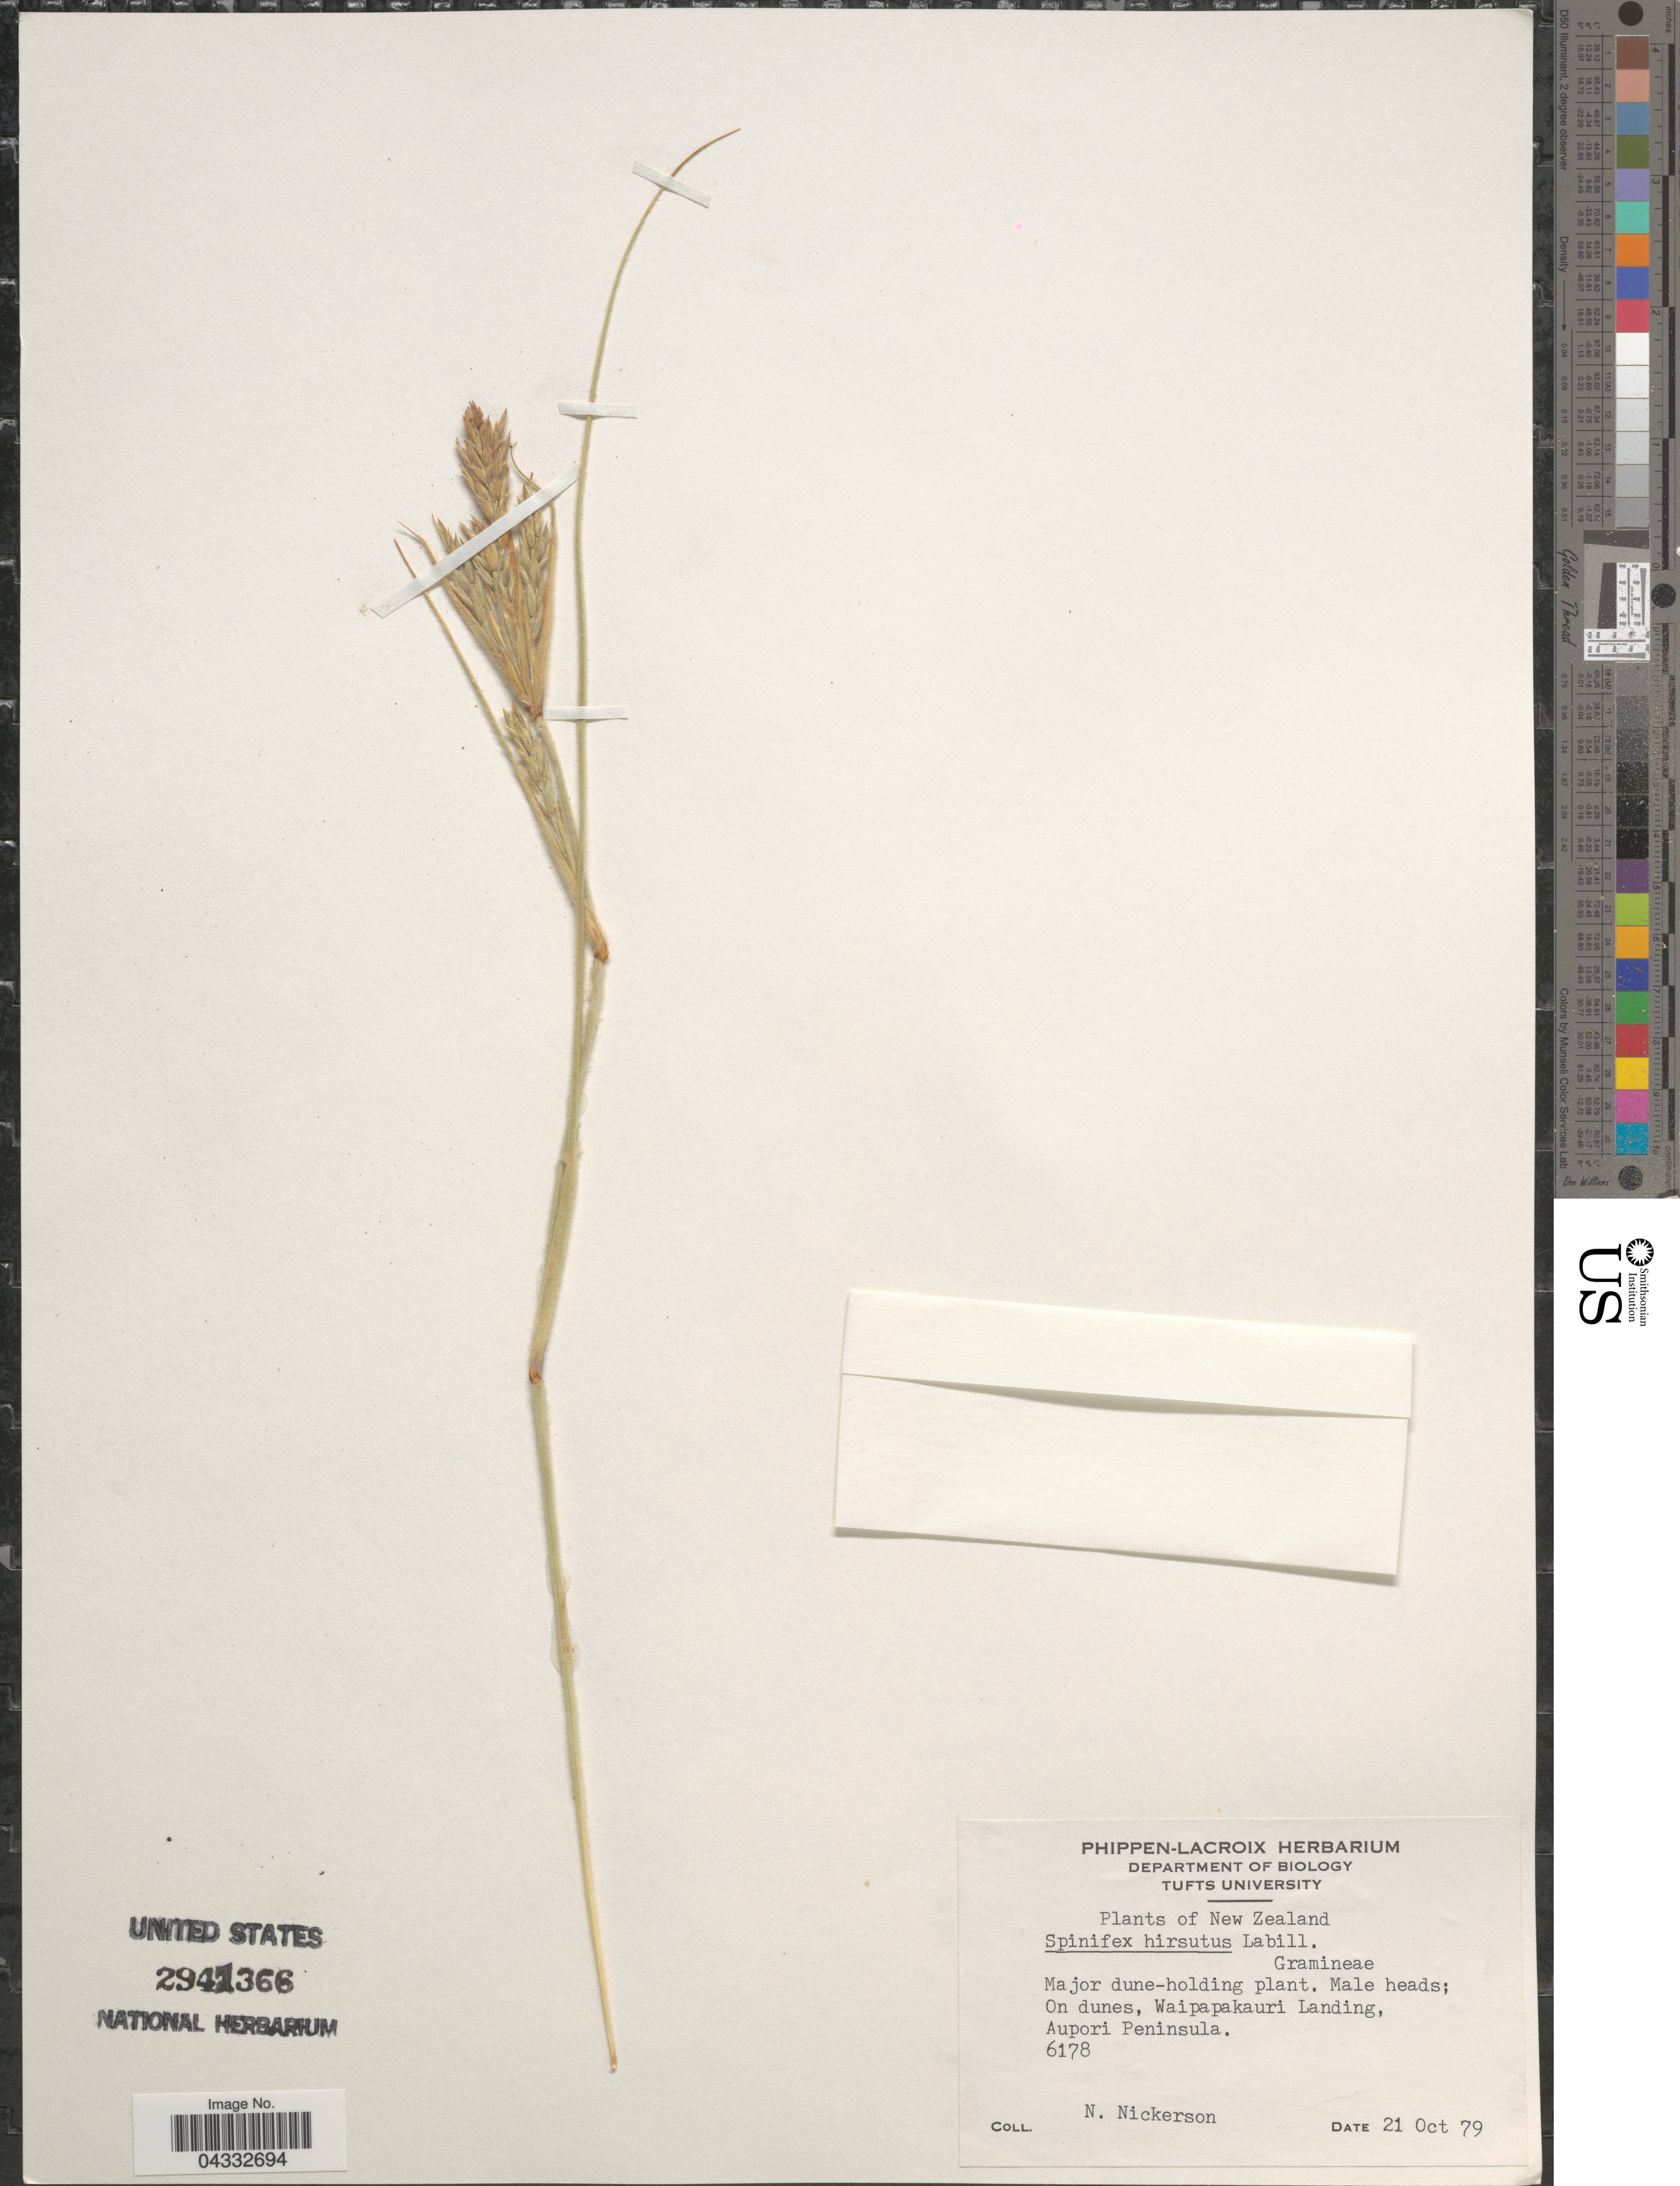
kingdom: Plantae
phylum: Tracheophyta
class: Liliopsida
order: Poales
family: Poaceae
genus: Spinifex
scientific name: Spinifex hirsutus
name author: Labill.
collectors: N. Nickerson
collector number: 6178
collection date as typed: Transcribed d/m/y: 21/10/79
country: New Zealand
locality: Waipapakauri Landing, Aupori Peninsula.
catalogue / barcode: US 2941366